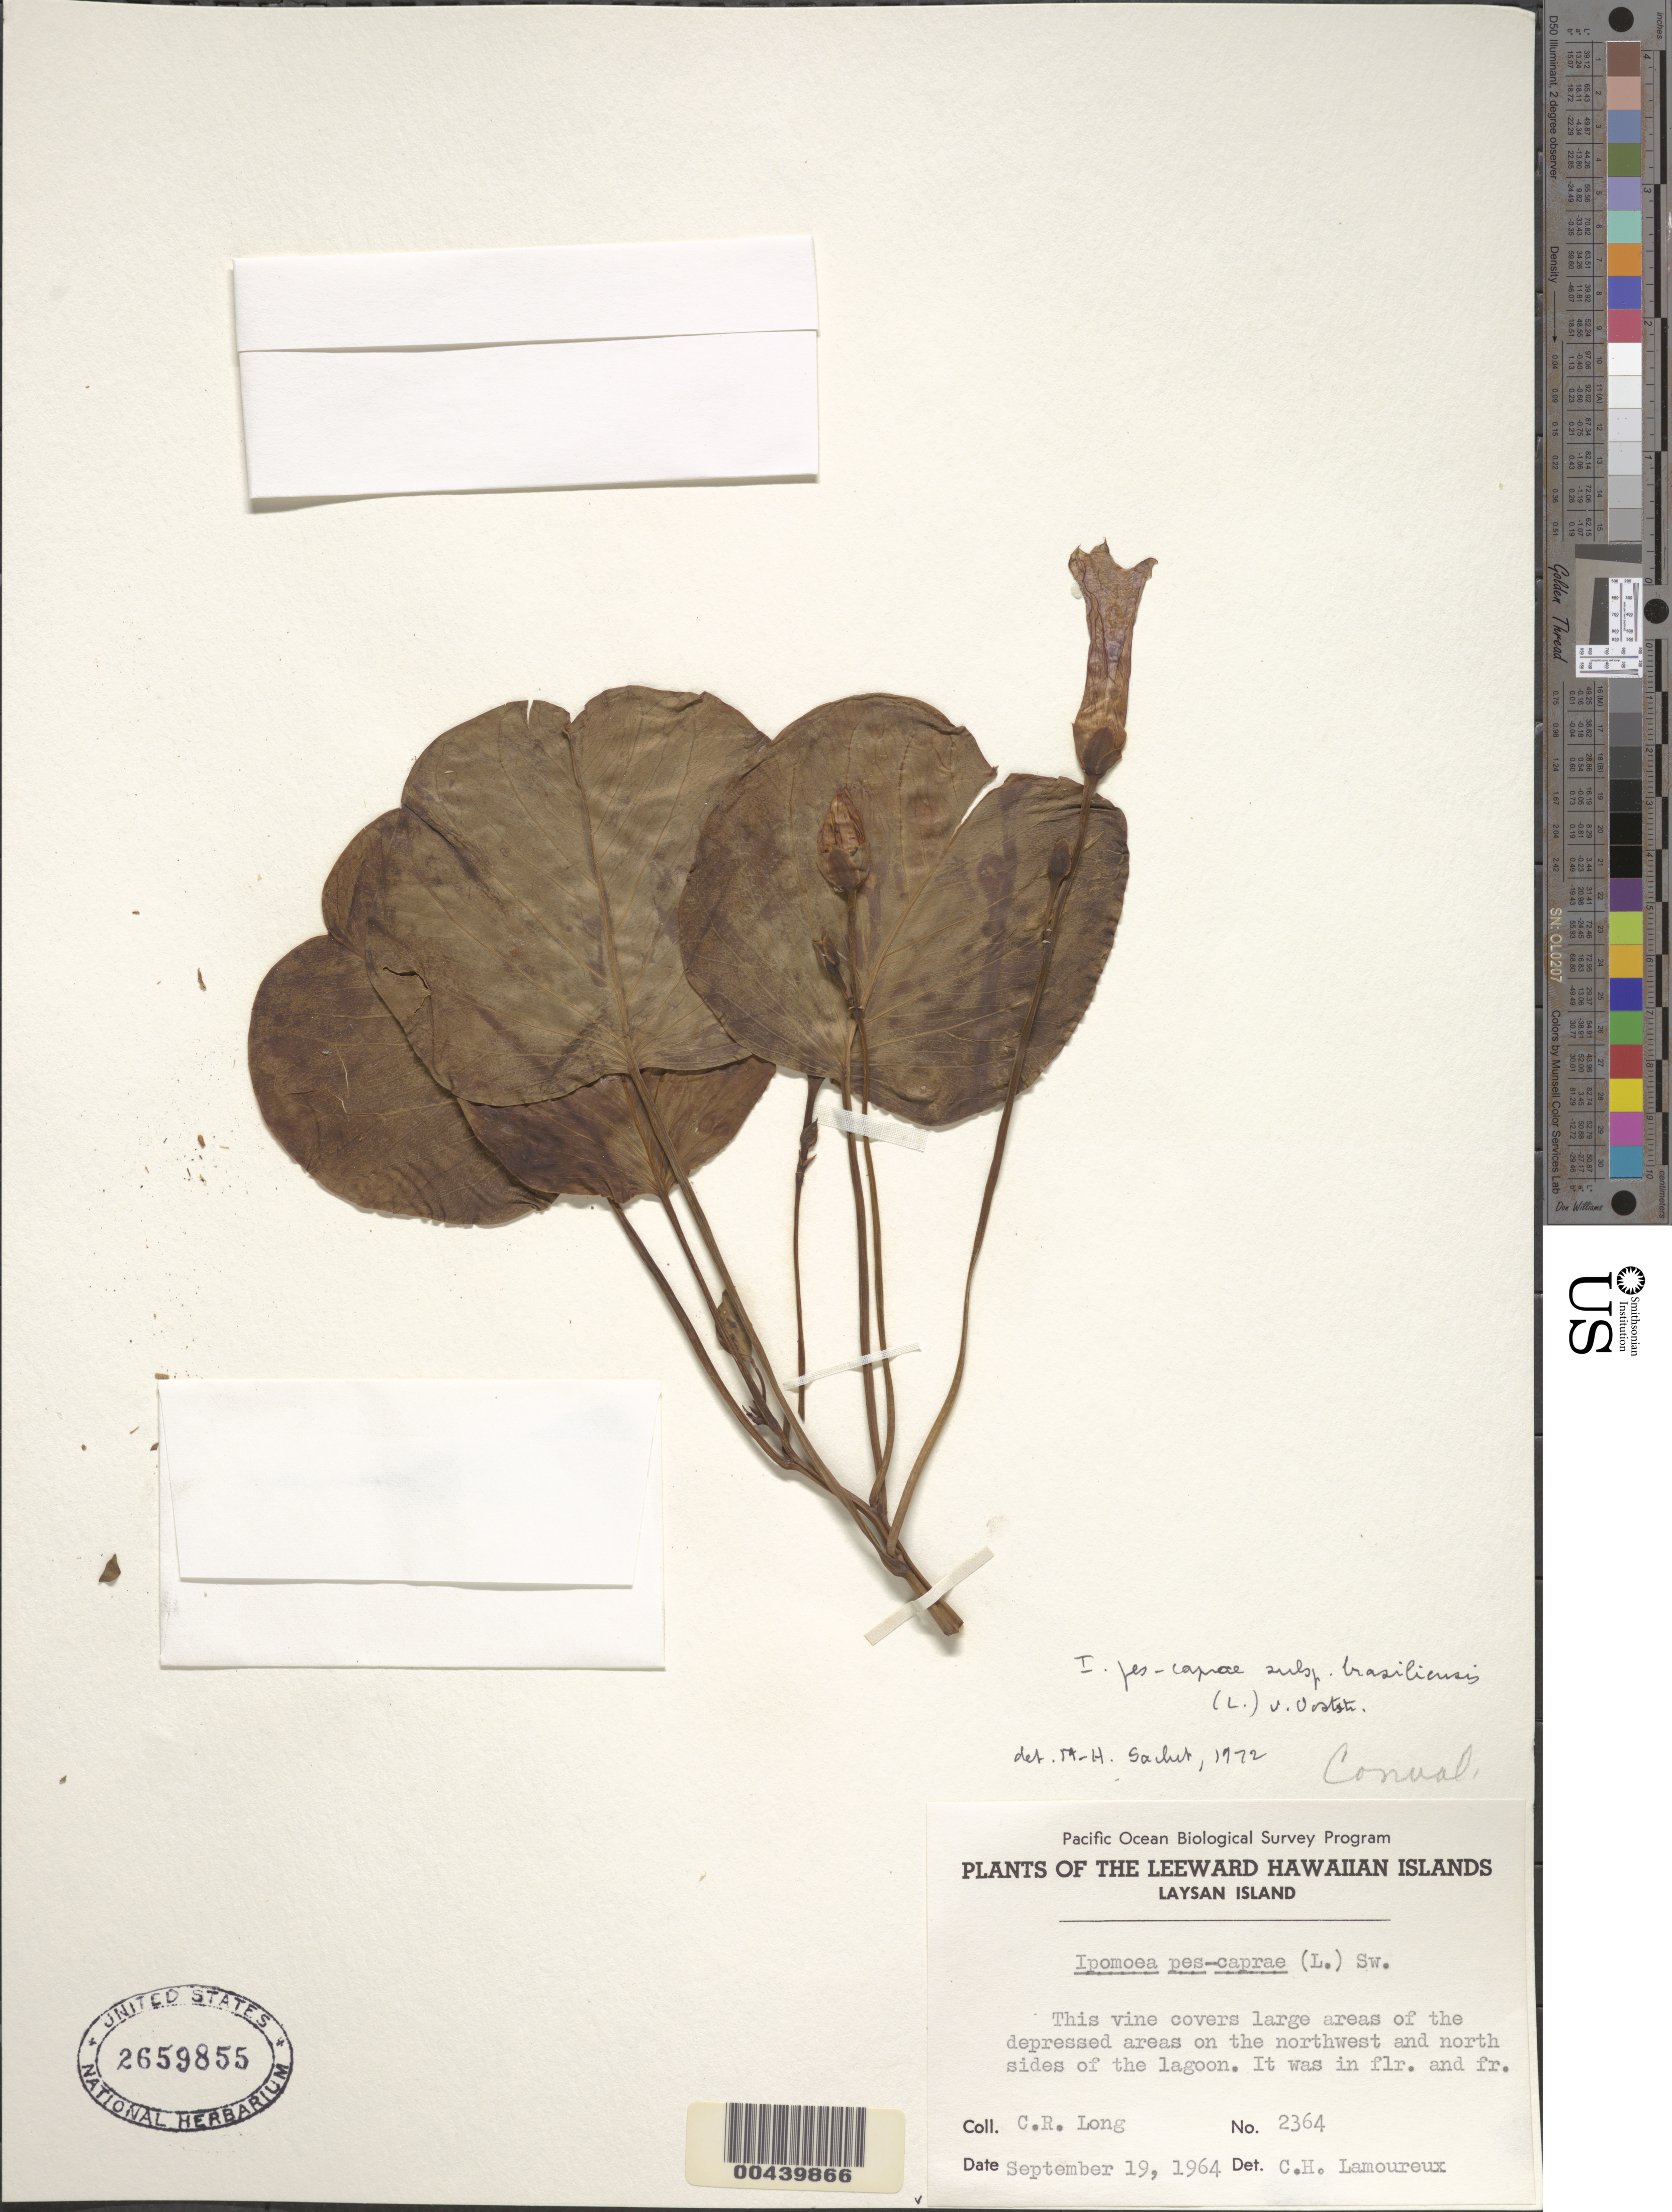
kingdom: Plantae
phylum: Tracheophyta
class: Magnoliopsida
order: Solanales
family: Convolvulaceae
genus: Ipomoea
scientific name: Ipomoea pes-caprae subsp. brasiliensis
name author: (L.) Ooststr.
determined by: Sachet, M.-H.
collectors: C. Long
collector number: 2364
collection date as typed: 19 Sep 1964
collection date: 1964-09-19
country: United States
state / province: Hawaii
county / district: Honolulu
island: Laysan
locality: Covers large areas of the depressed areas on the NW and N sides of the lagoon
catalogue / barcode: US 2659855